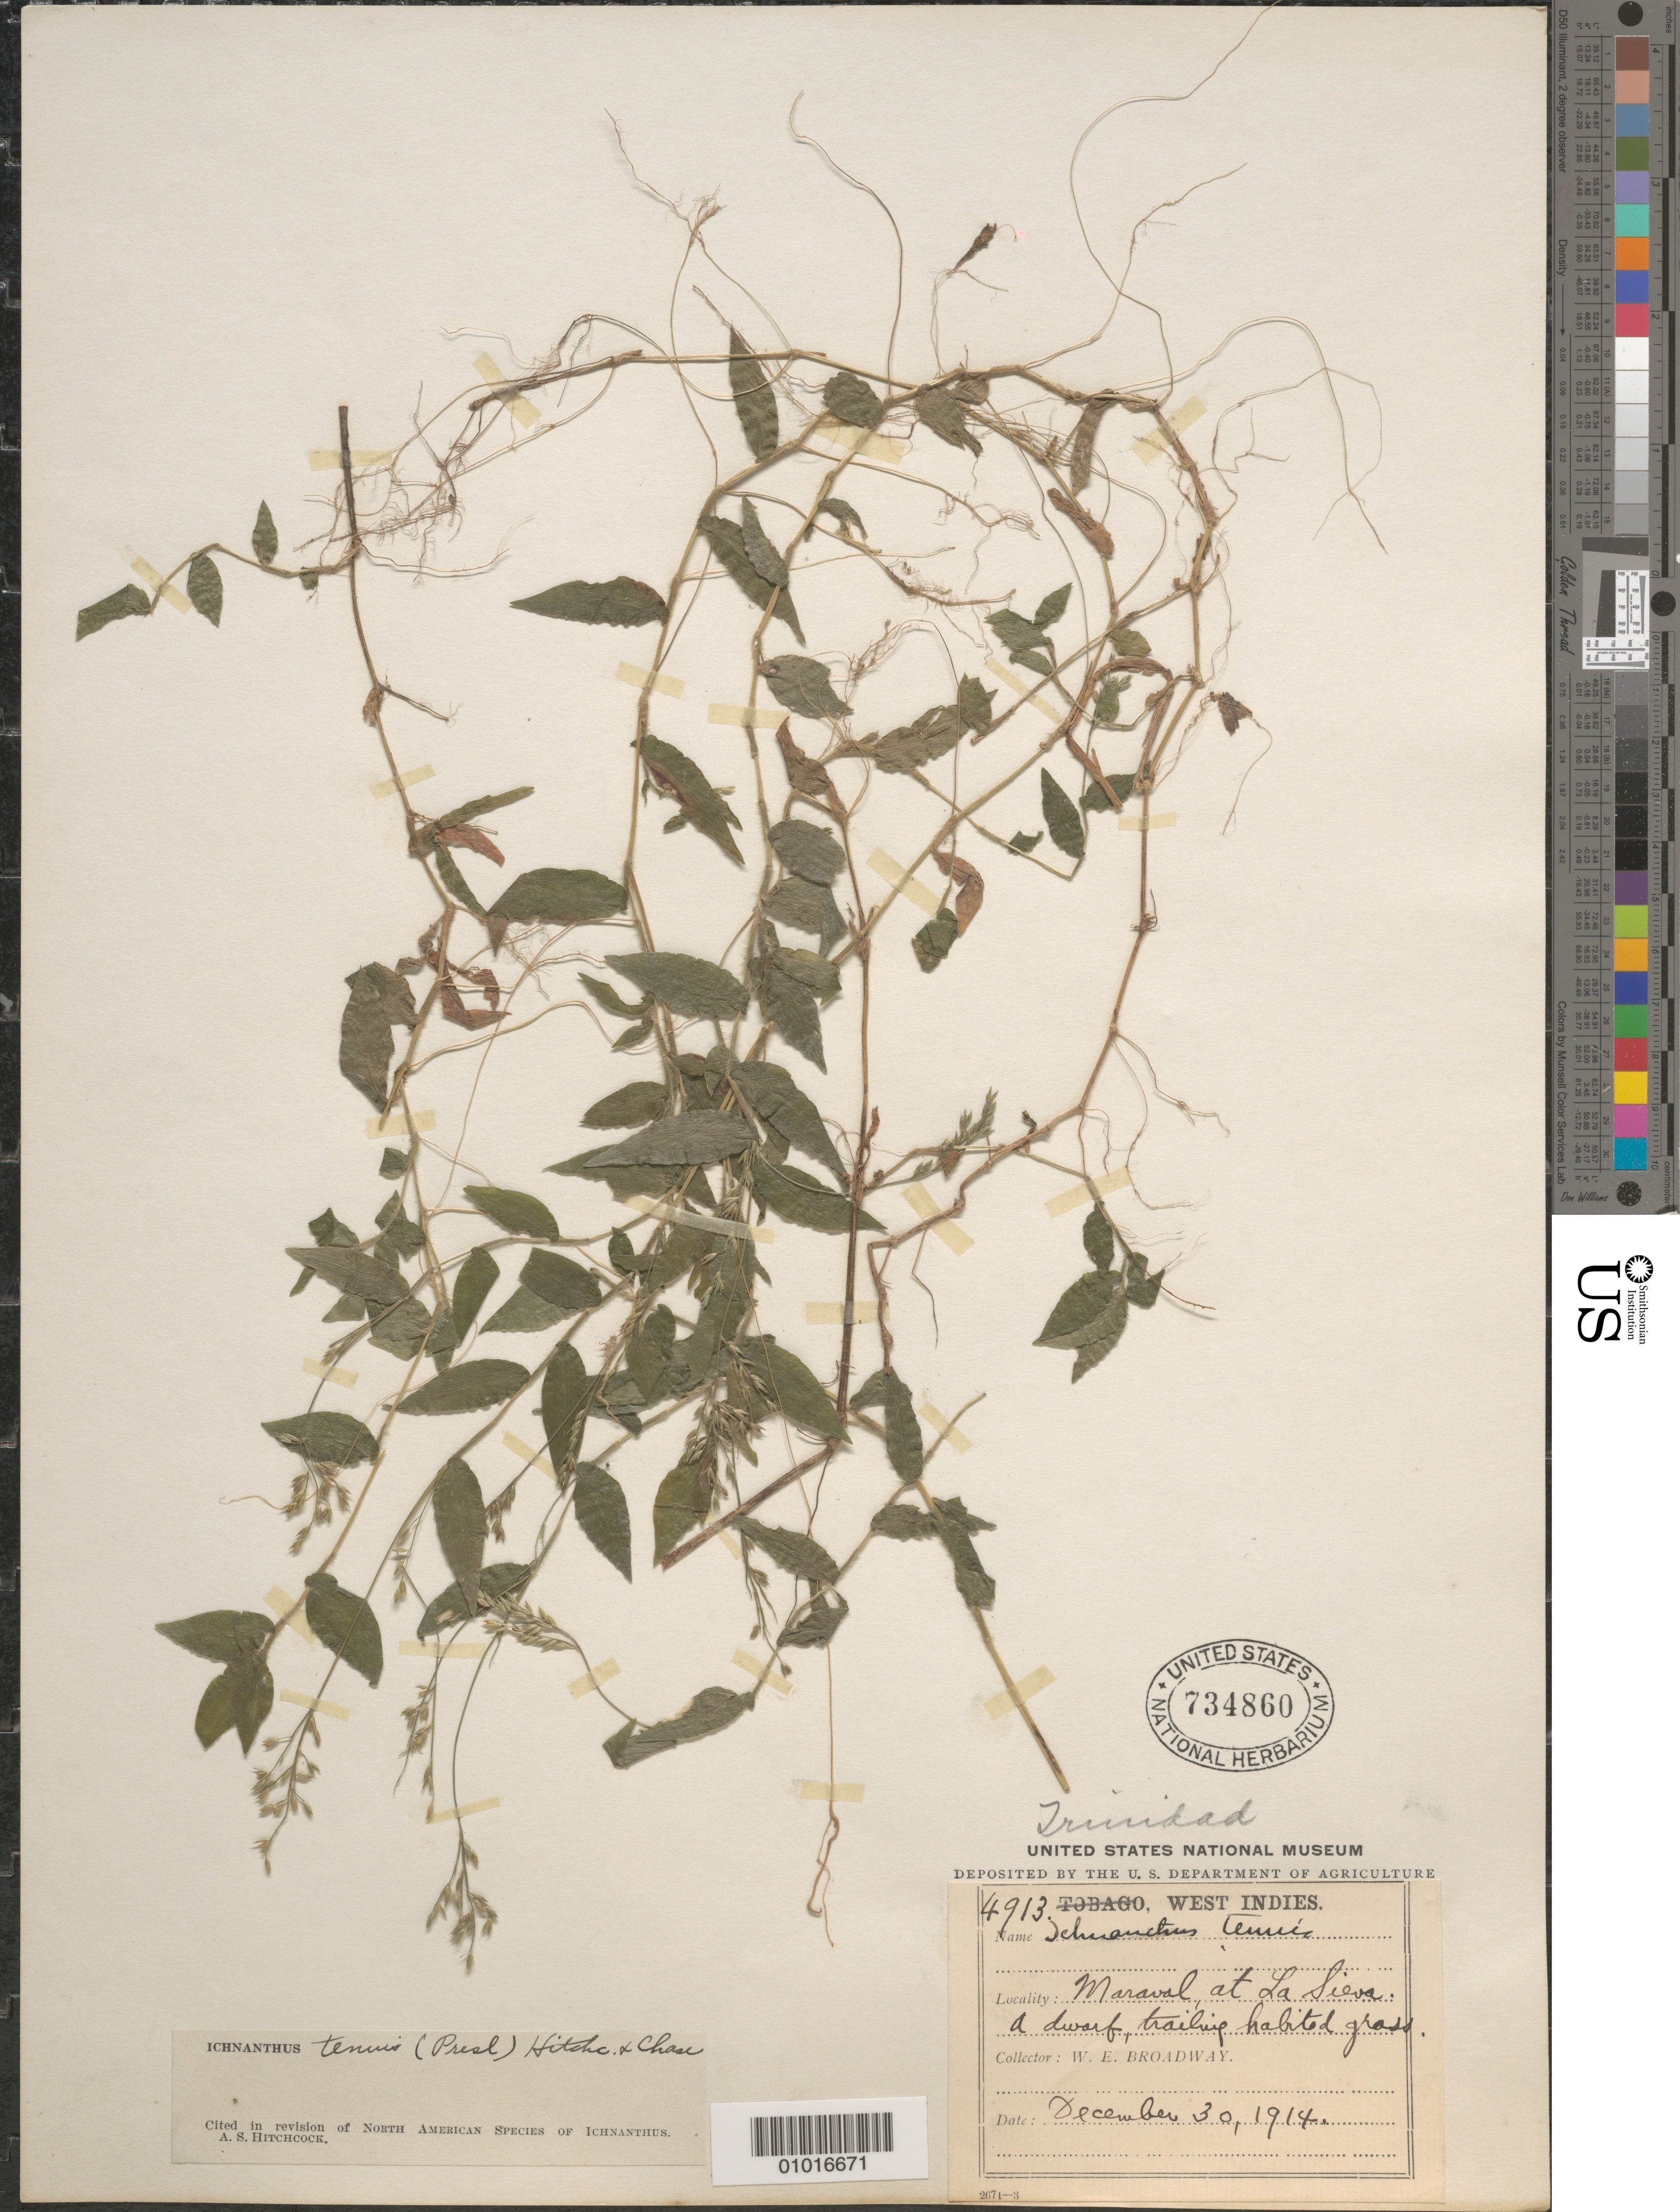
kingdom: Plantae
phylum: Tracheophyta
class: Liliopsida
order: Poales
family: Poaceae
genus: Ichnanthus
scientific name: Ichnanthus tenuis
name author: (J. Presl) Hitchc. & Chase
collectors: W. E. Broadway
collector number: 4913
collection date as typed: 30 Dec 1914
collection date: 1914-12-30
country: Trinidad and Tobago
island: Trinidad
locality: Maraval, at La Sieva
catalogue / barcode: US 734860